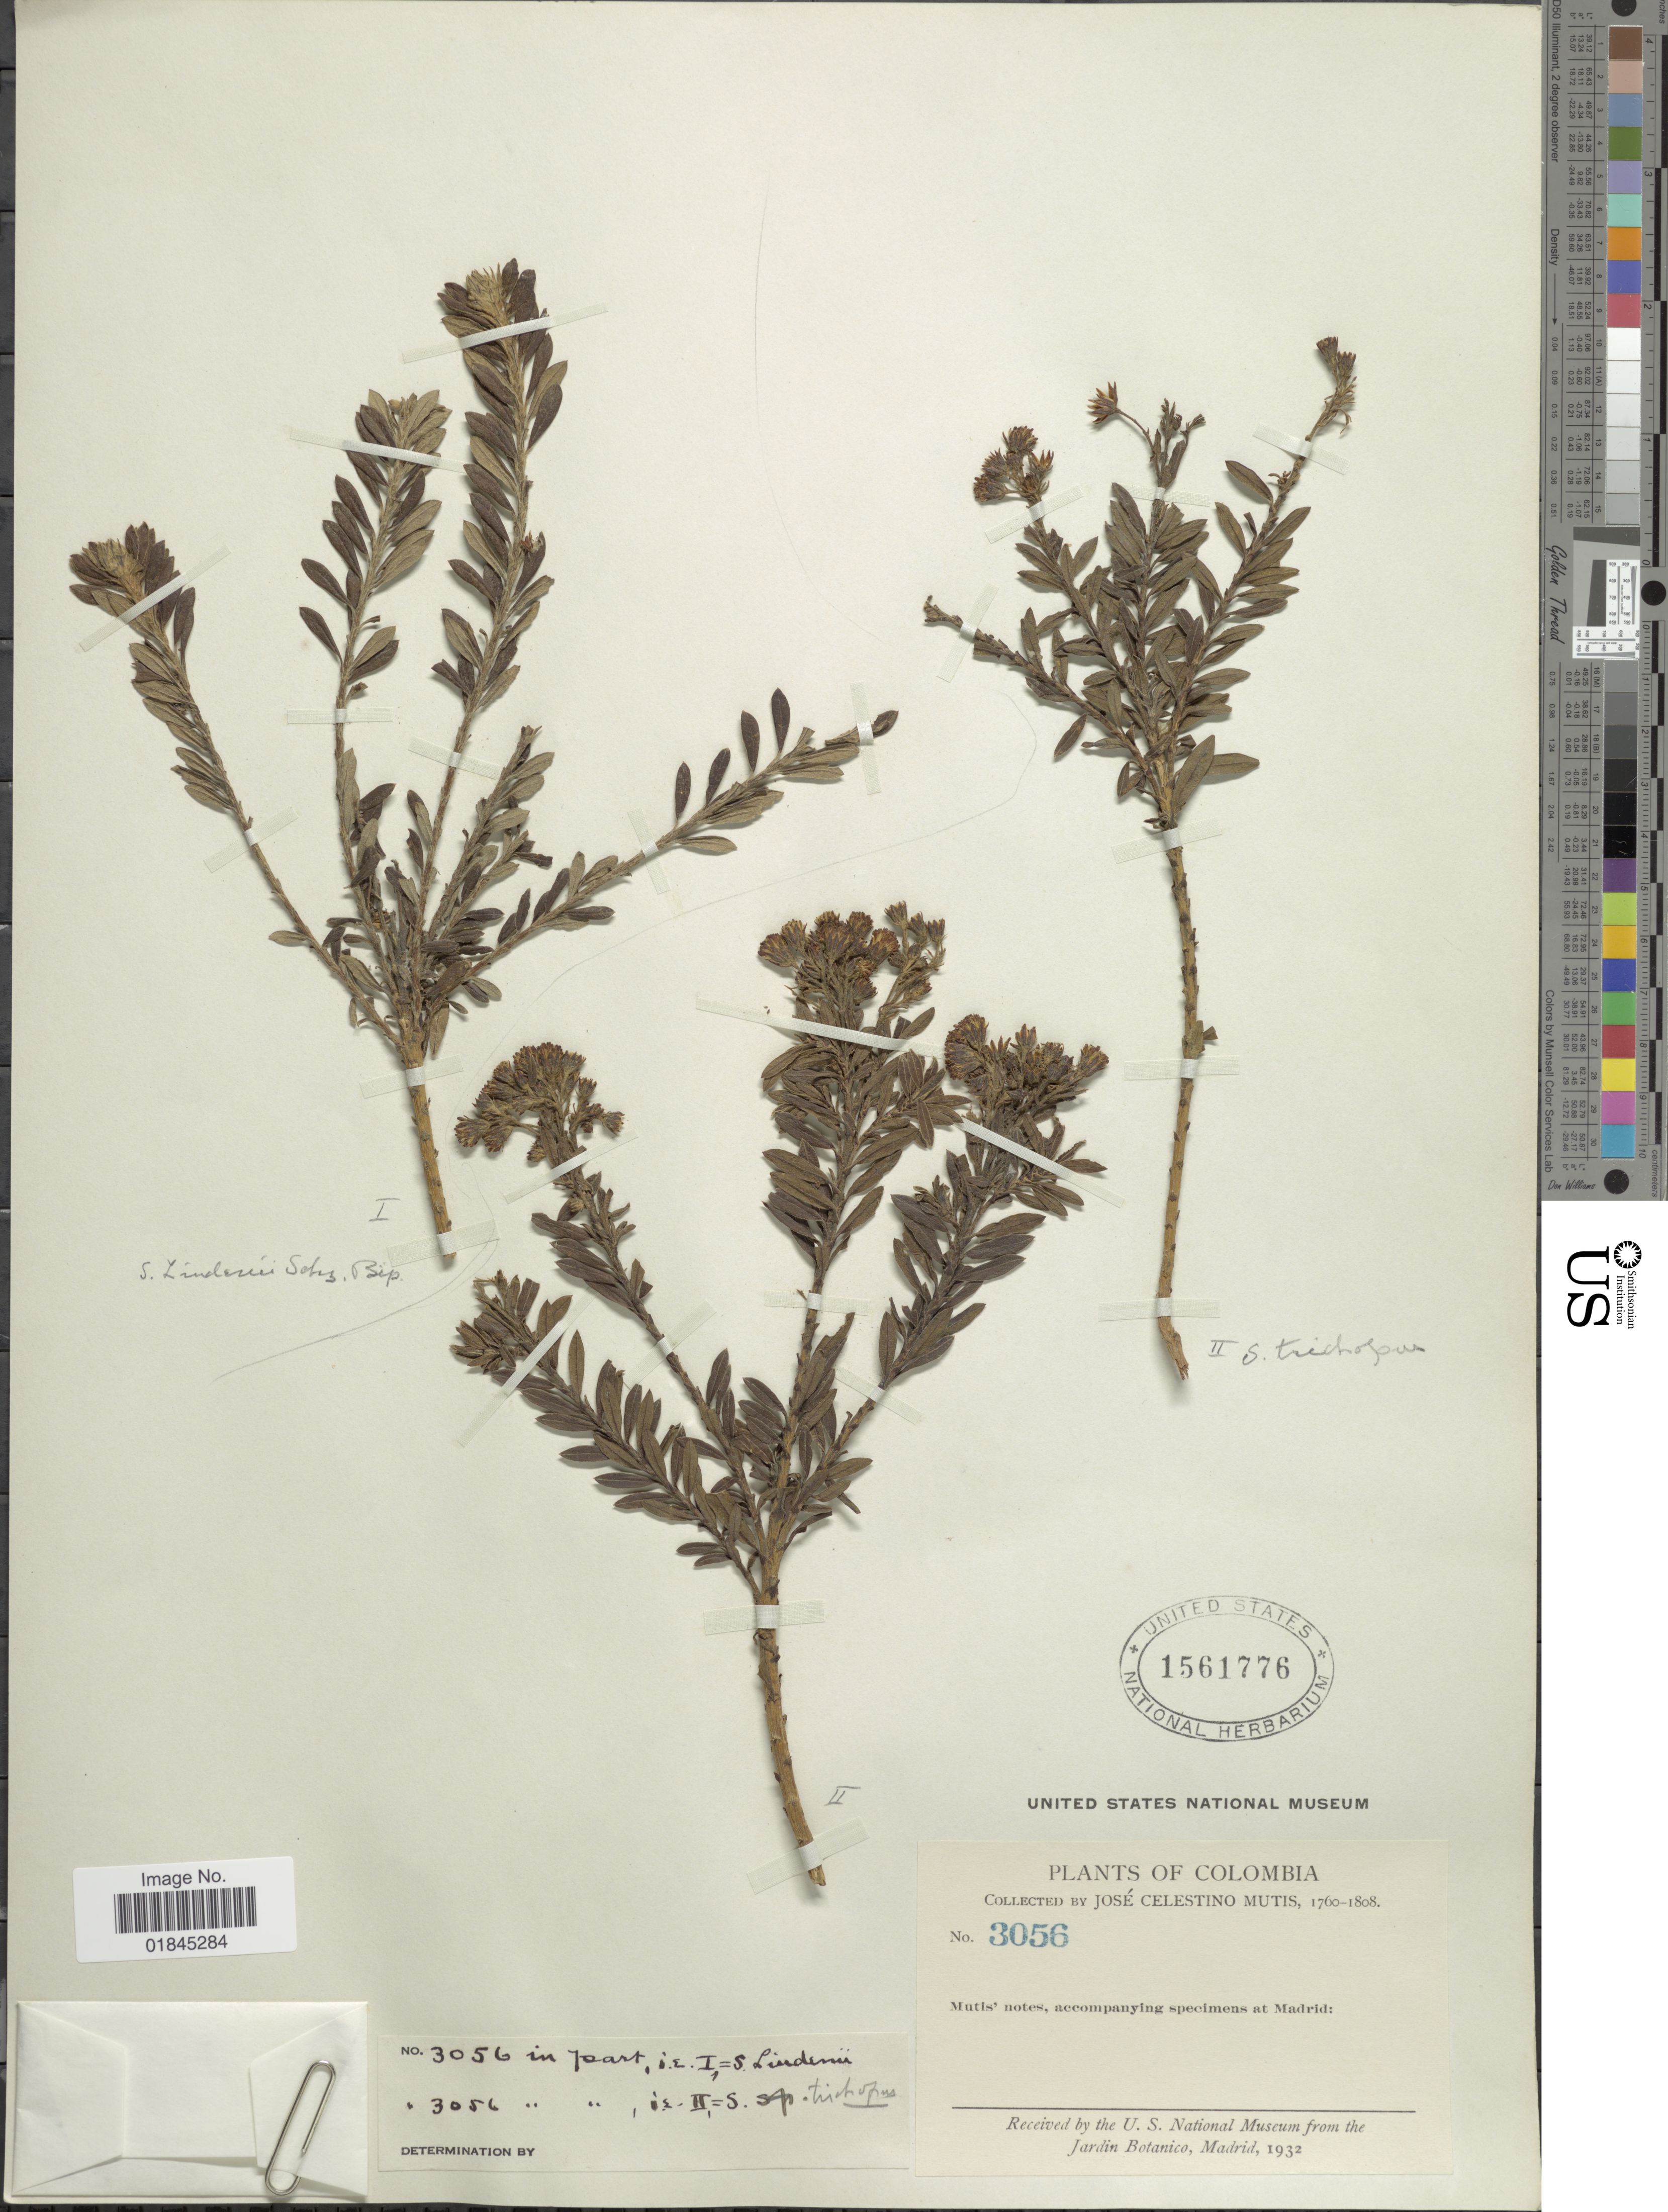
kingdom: Plantae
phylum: Tracheophyta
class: Magnoliopsida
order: Asterales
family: Asteraceae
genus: Pentacalia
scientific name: Pentacalia corymbosa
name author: (Benth.) Cuatrec.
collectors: J. C. B. Mutis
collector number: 3056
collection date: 1760/1808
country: Colombia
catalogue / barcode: US 1561776